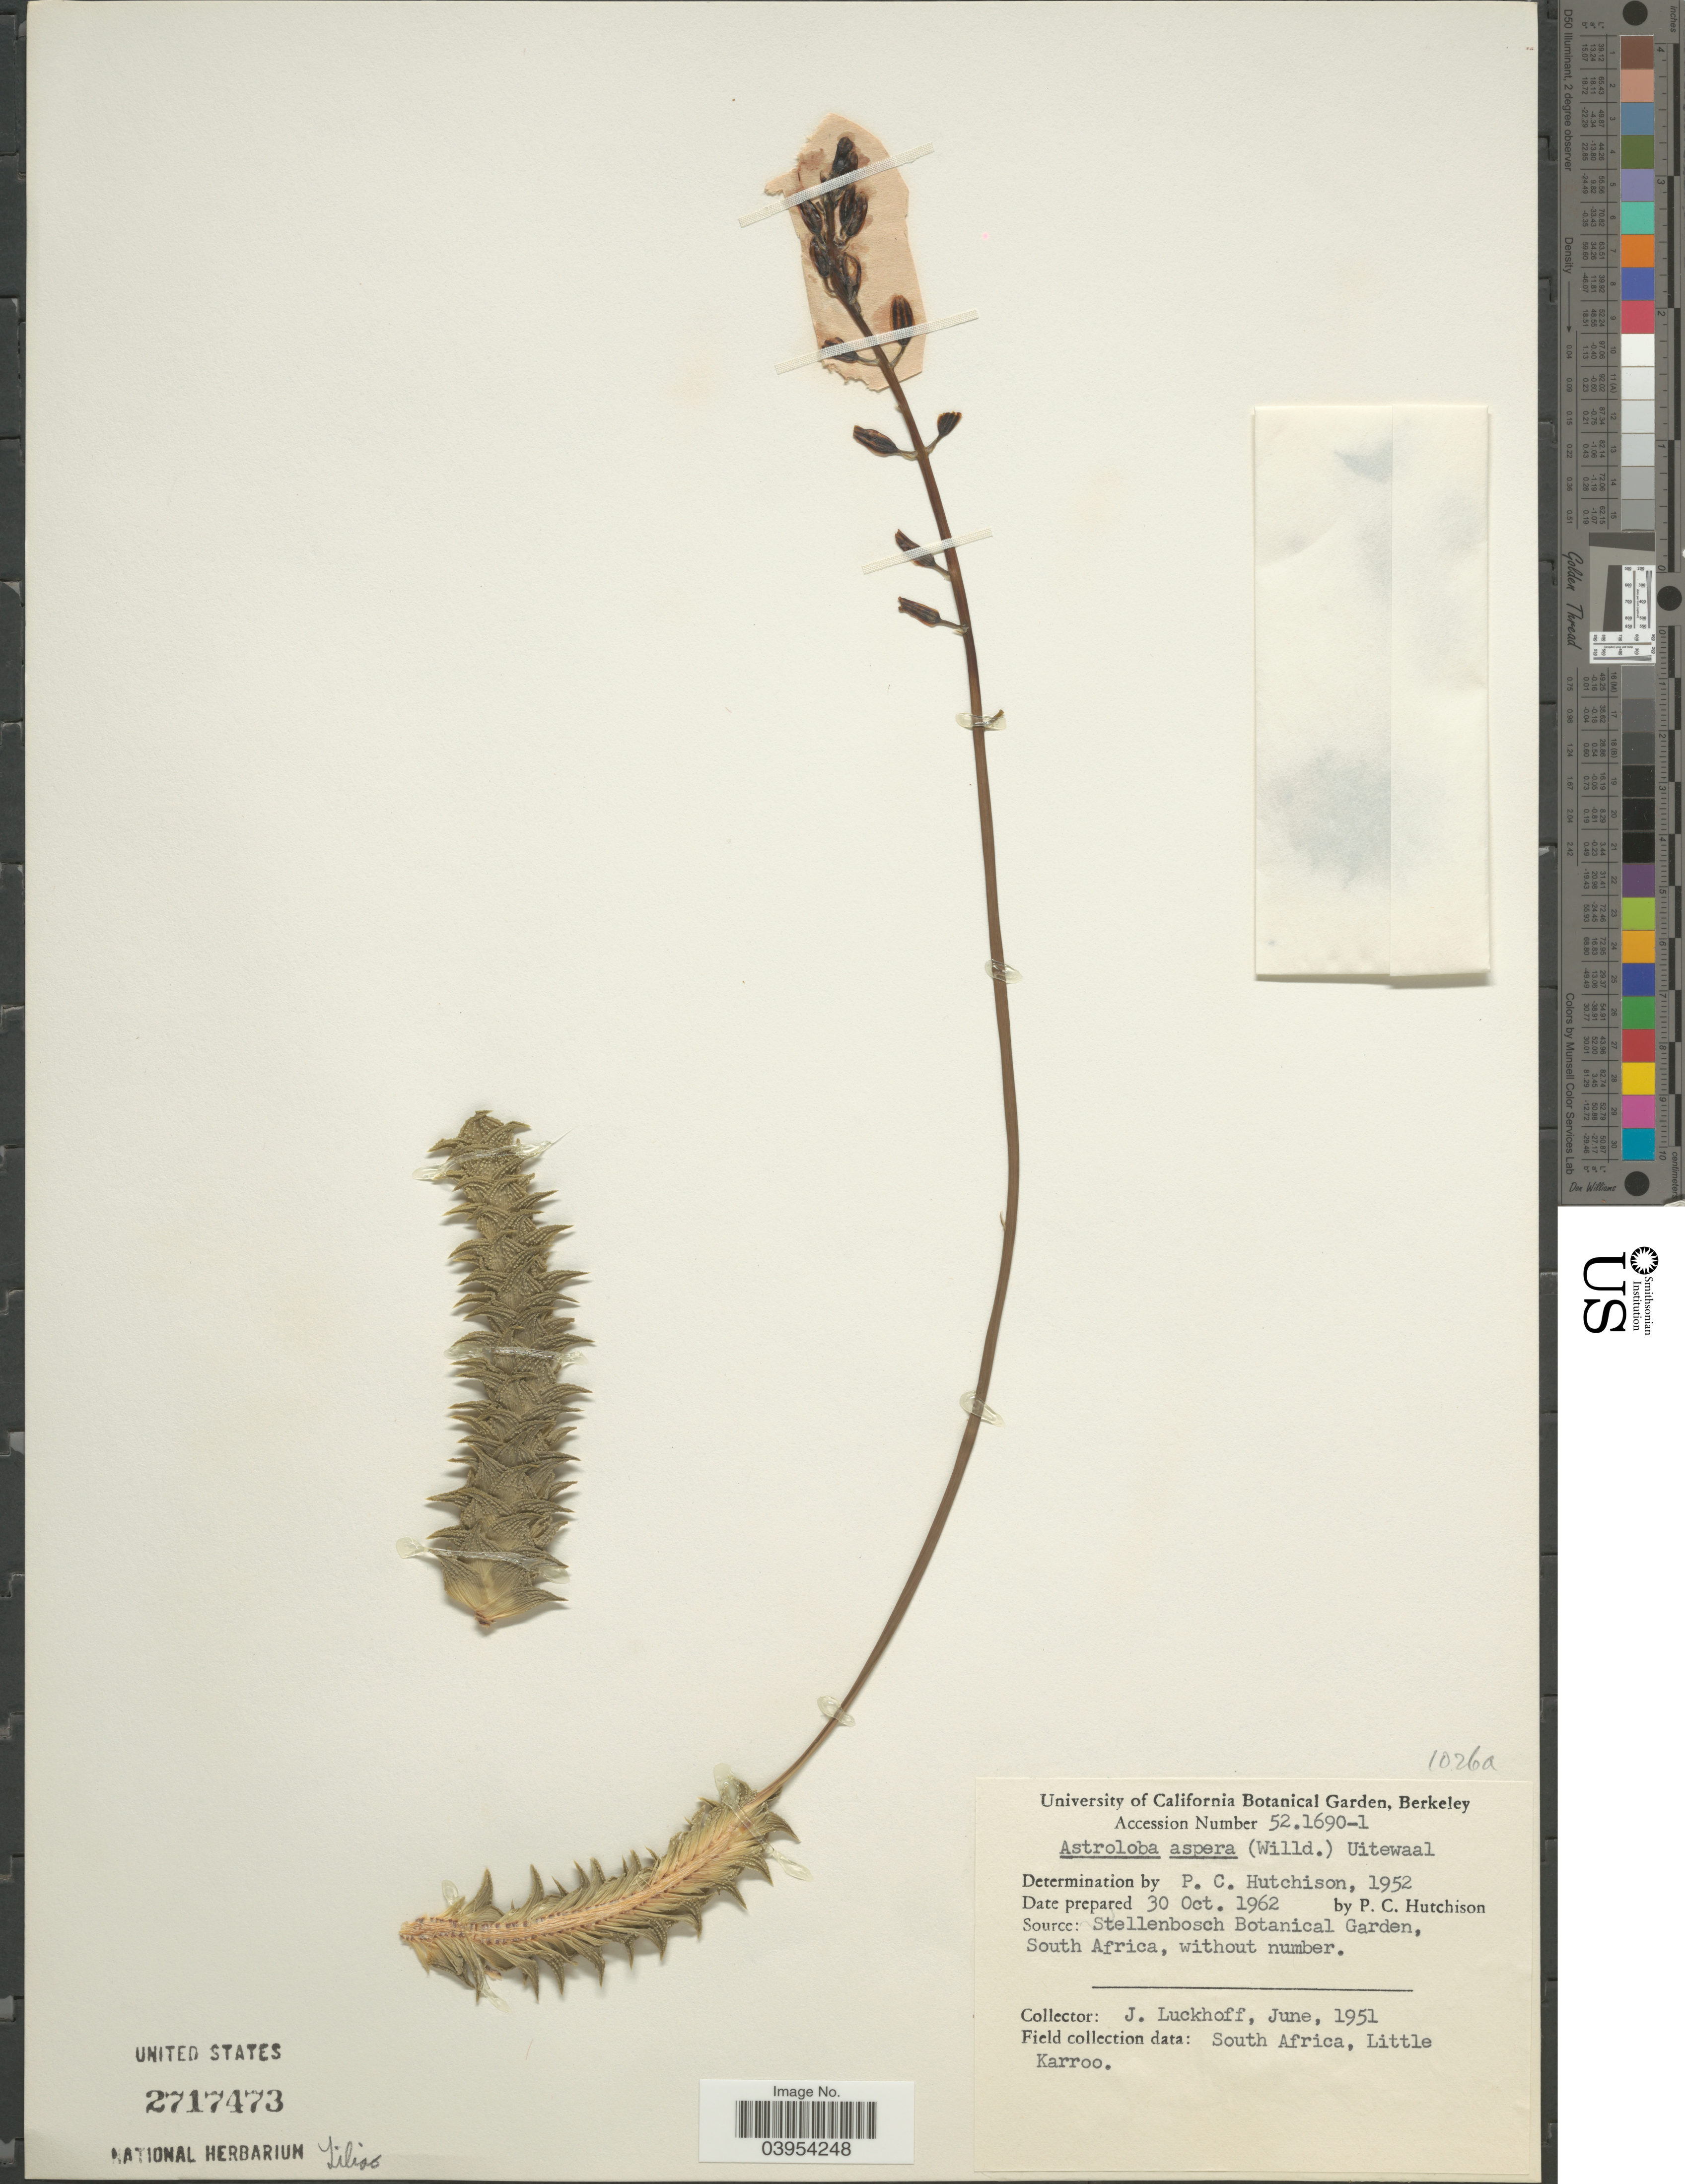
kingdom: Plantae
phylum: Tracheophyta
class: Liliopsida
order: Asparagales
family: Asphodelaceae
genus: Astroloba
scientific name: Astroloba aspera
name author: (Haw.) Uitewaal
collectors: P. C. Hutchison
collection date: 1962-10-30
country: United States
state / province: California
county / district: Alameda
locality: University of California Botanical Garden, Berkeley.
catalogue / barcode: US 2717473